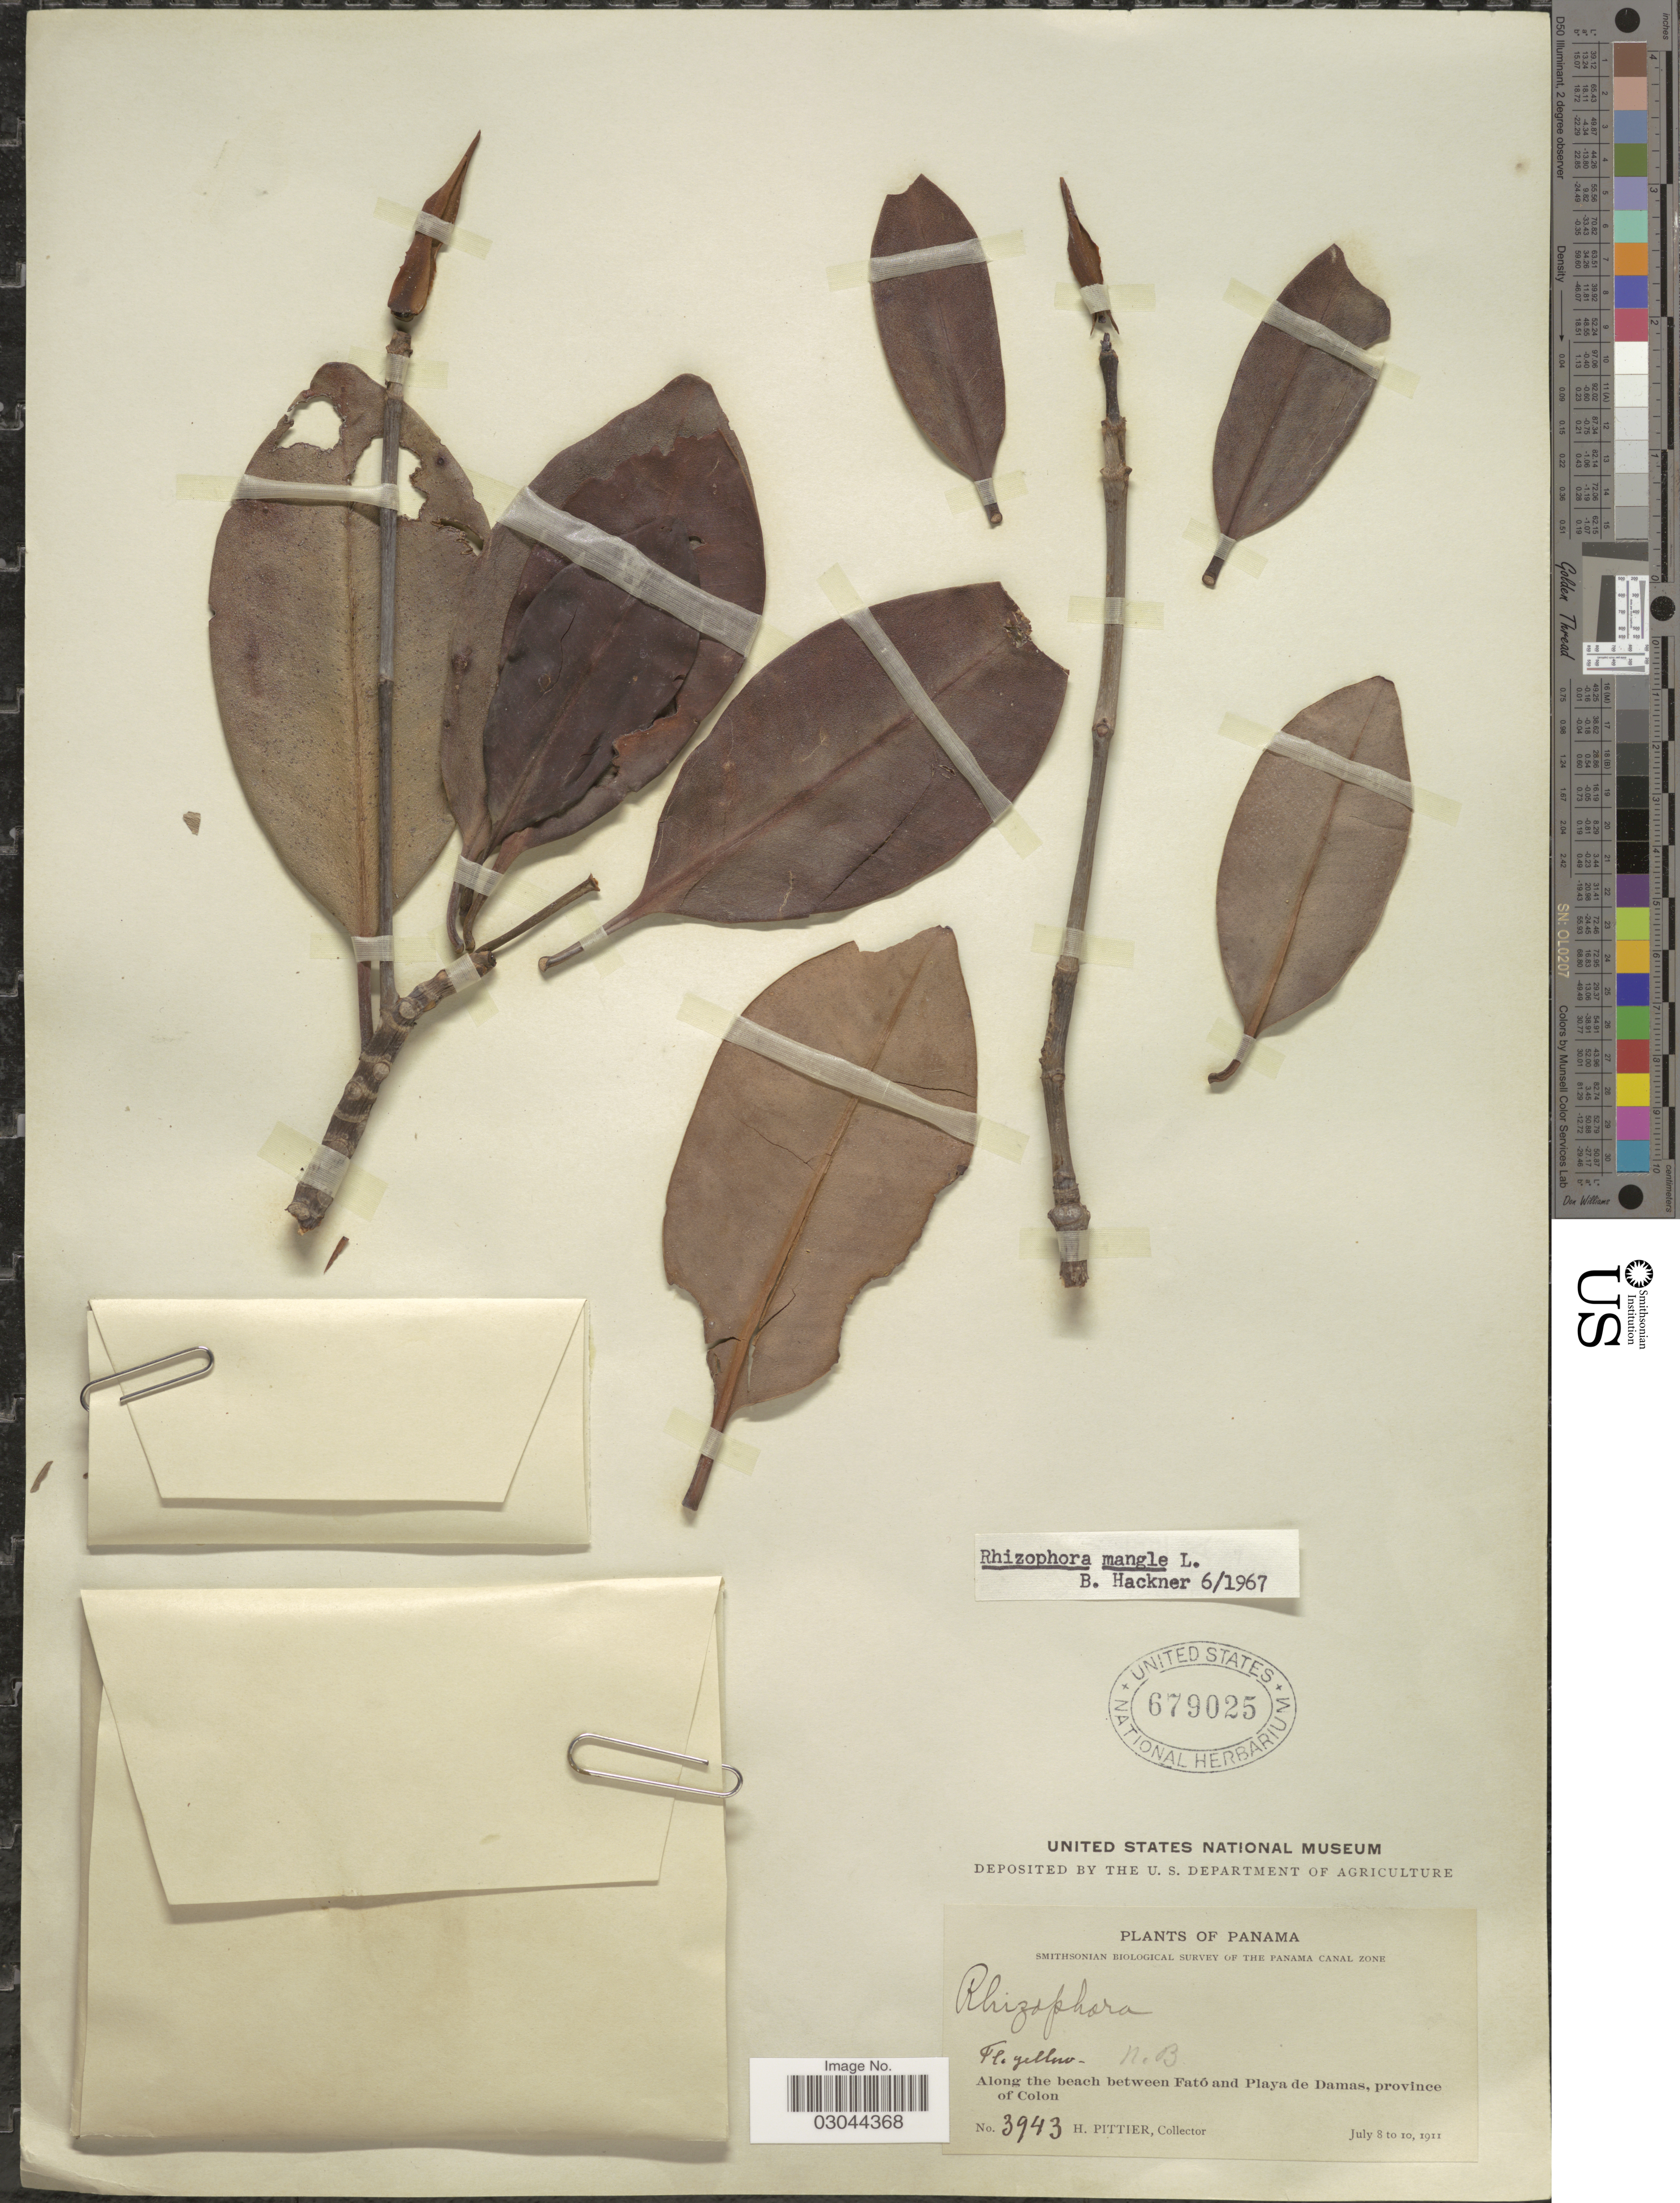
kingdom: Plantae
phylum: Tracheophyta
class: Magnoliopsida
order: Malpighiales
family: Rhizophoraceae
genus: Rhizophora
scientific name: Rhizophora mangle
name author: L.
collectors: H. F. Pittier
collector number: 3943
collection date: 1911-07-08/1911-07-10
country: Panama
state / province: Colón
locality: Along the beach between Fató and Playa de Damas, province of Colon.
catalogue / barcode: US 679025